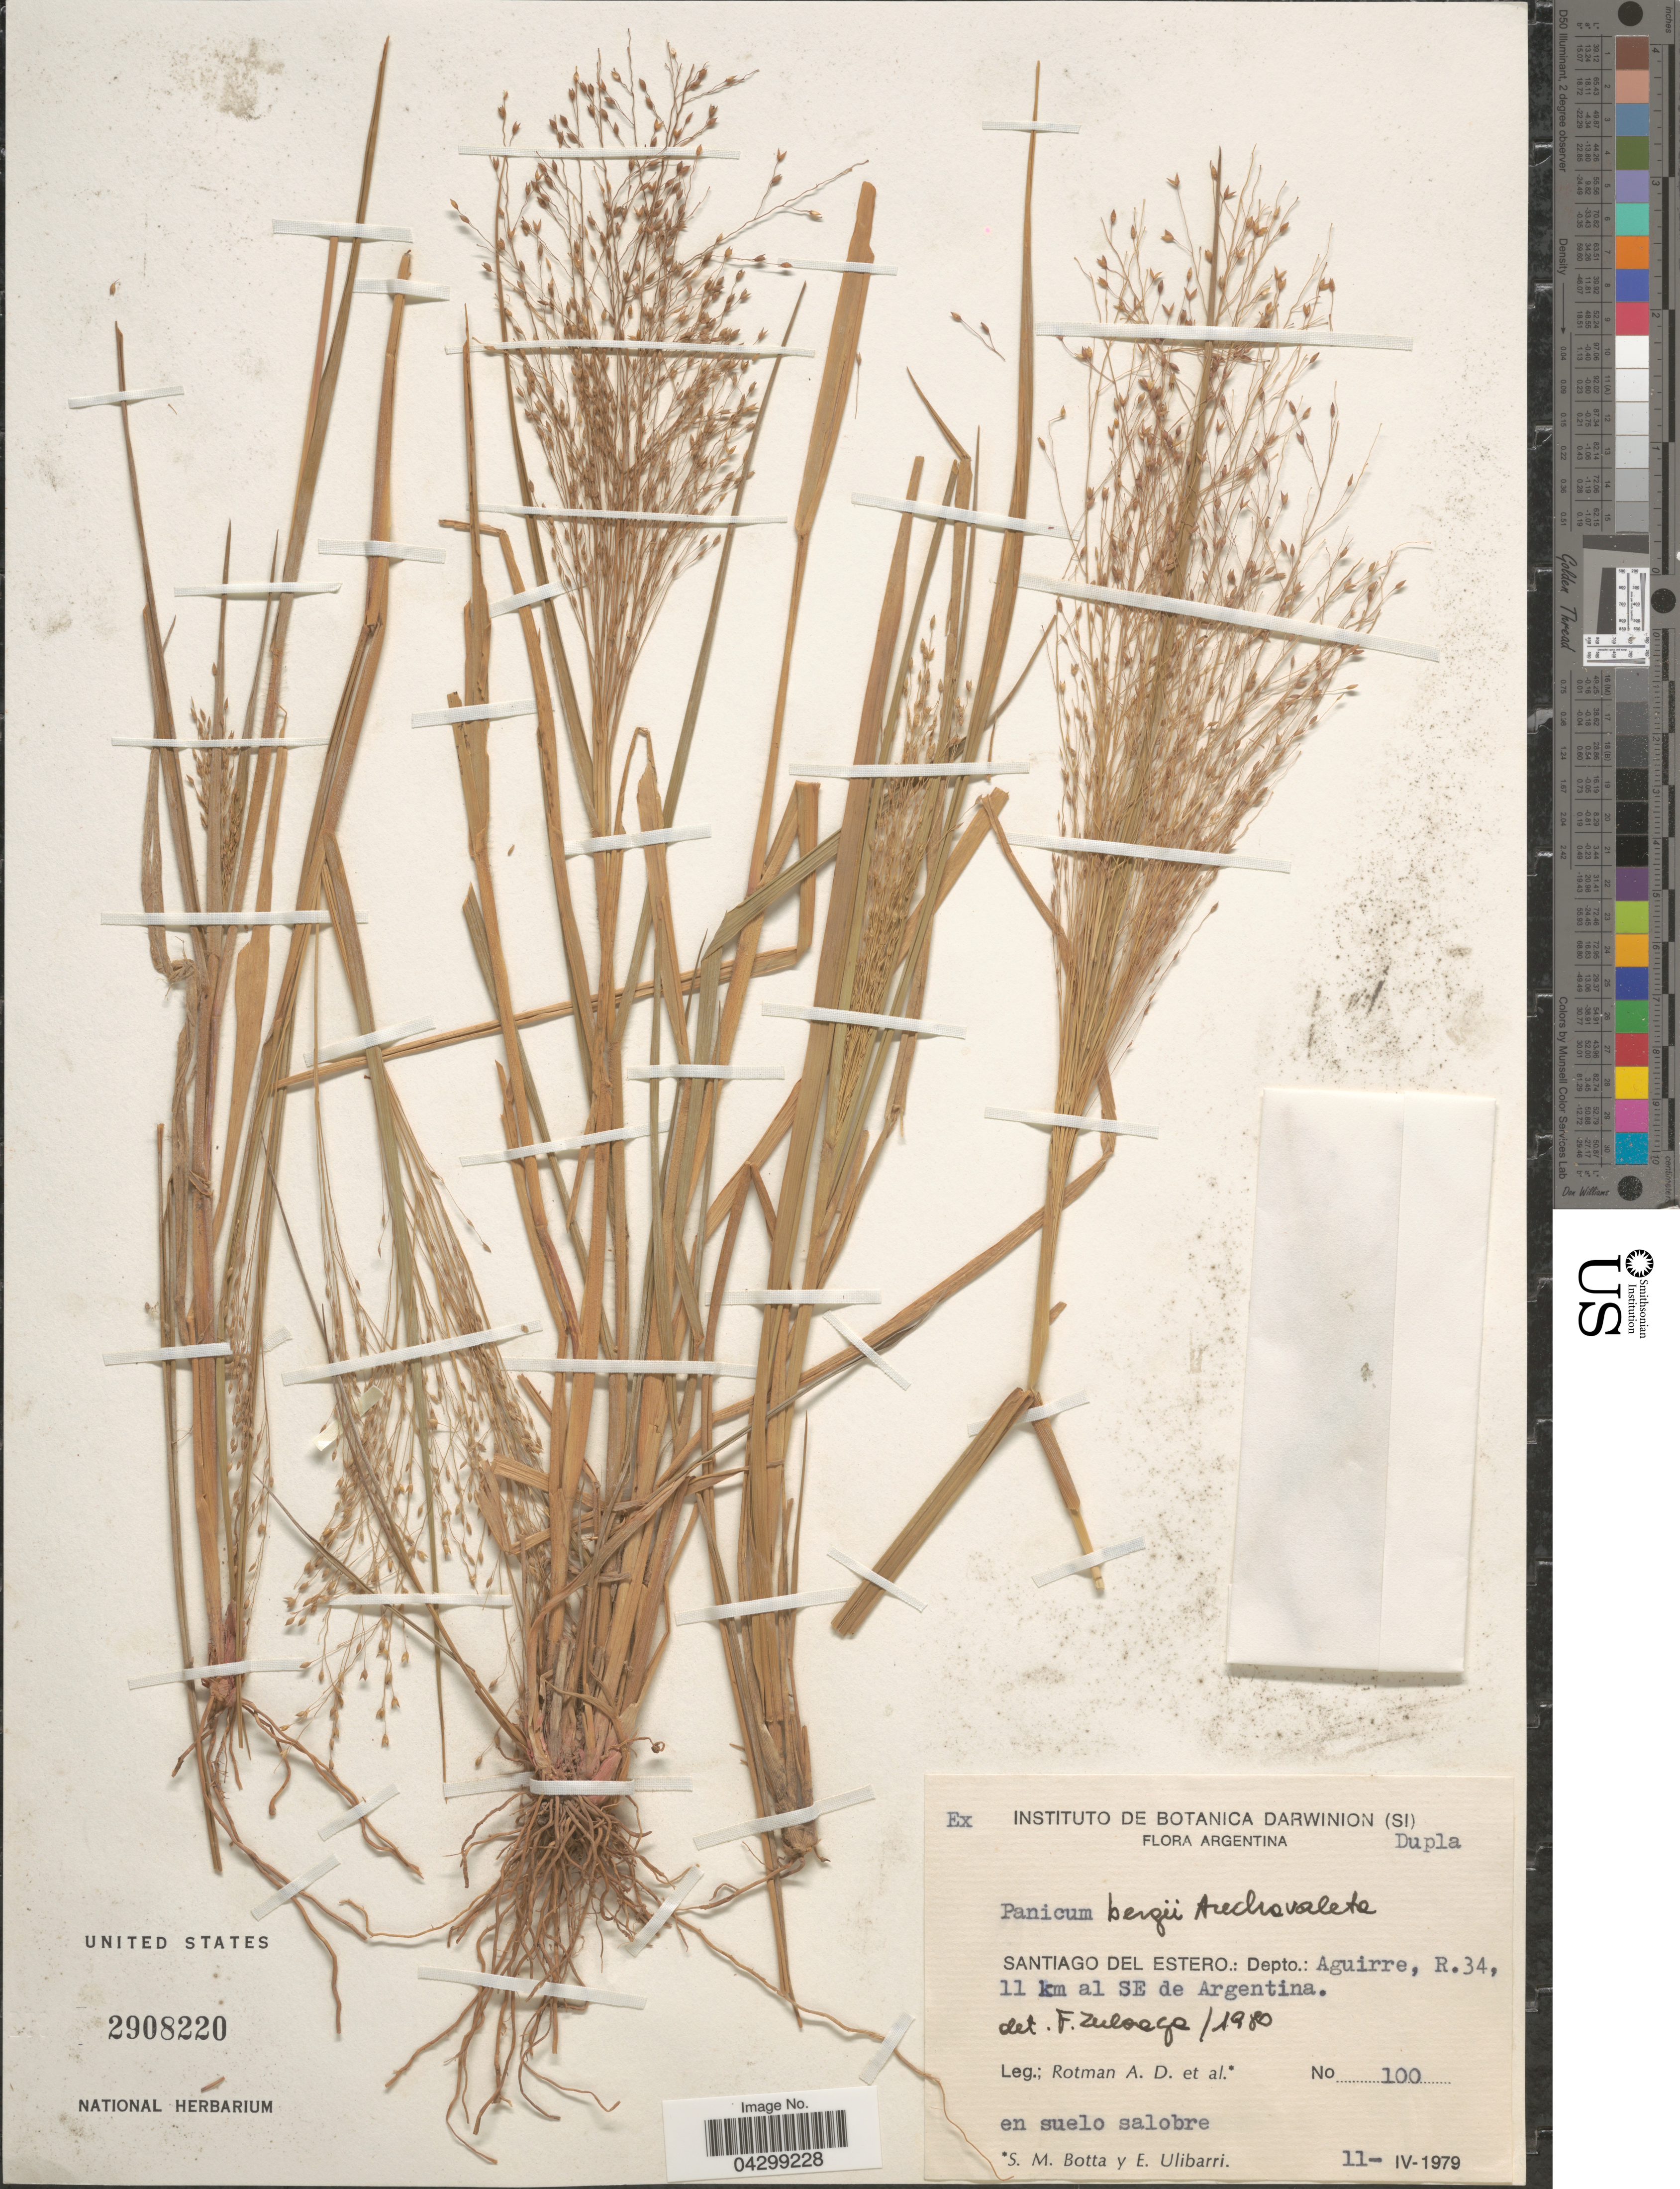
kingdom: Plantae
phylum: Tracheophyta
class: Liliopsida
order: Poales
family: Poaceae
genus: Panicum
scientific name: Panicum bergii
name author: Arechav.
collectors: A. D. Rotman, S. Botta & E. Ulibarri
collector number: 100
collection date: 1979-04-11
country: Argentina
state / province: Santiago del Estero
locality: Depto.: Aguirre, R. 34, 11 km al SE de Argentina.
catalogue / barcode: US 2908220